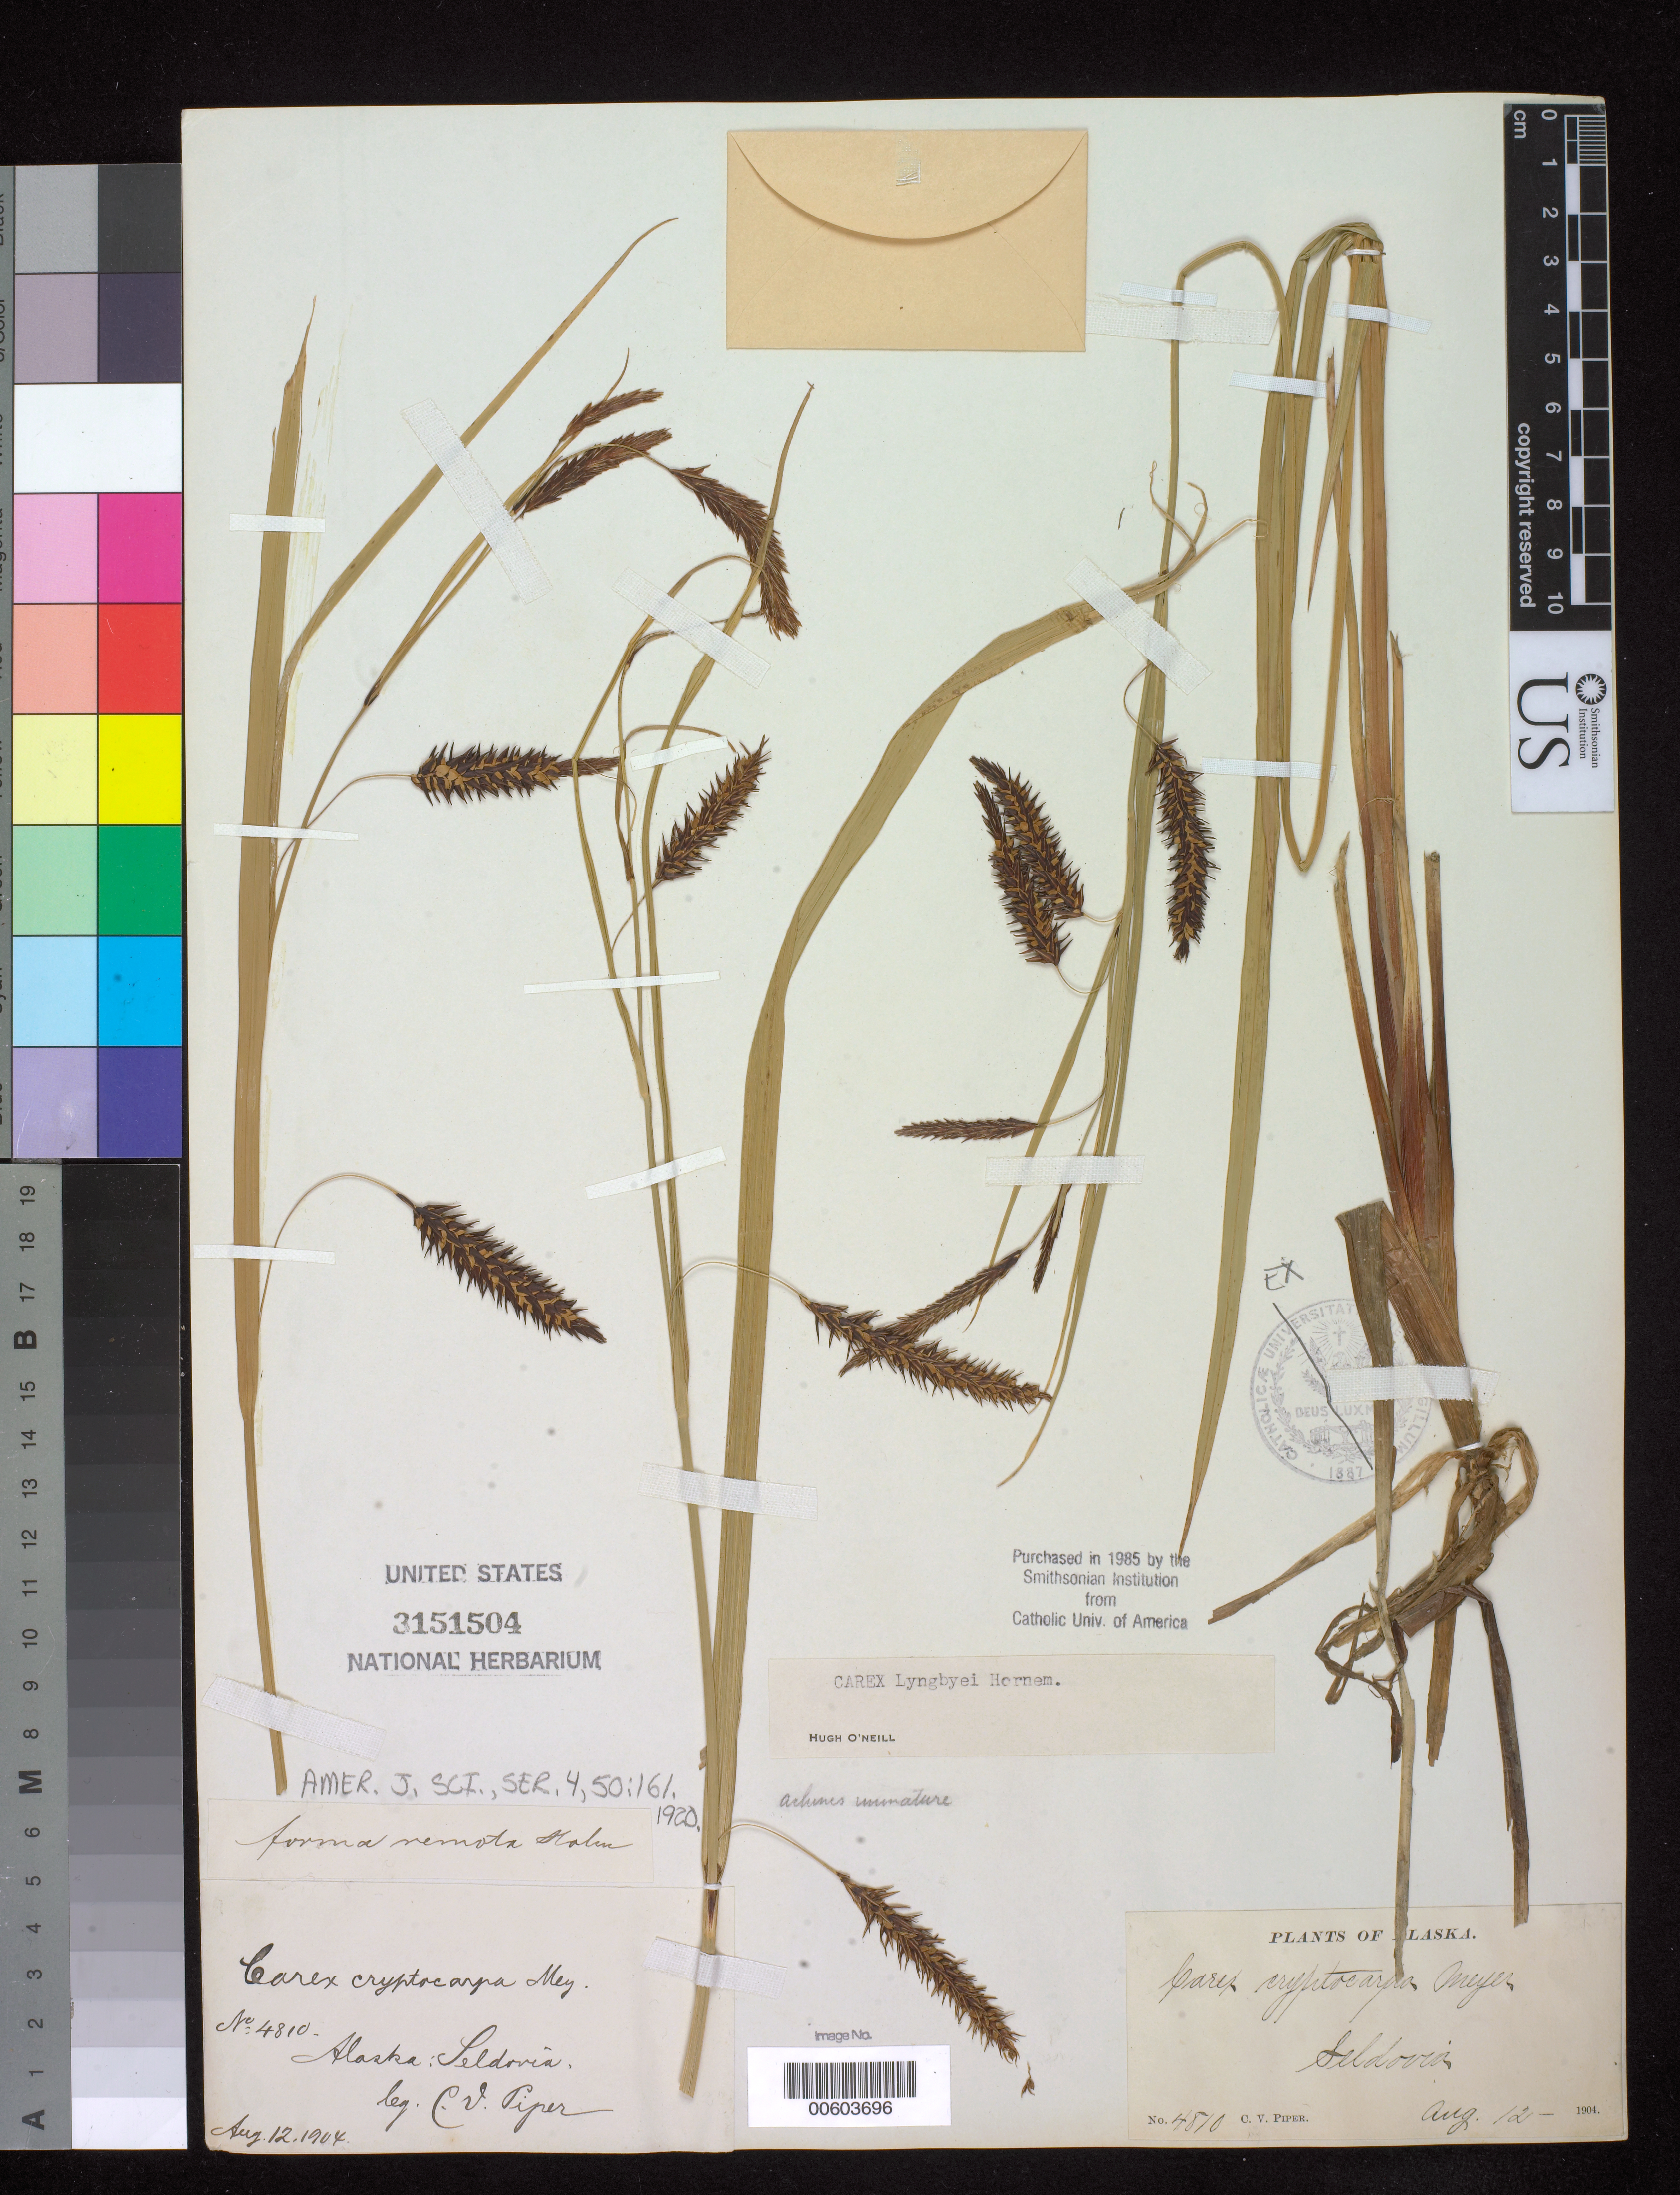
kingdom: Plantae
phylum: Tracheophyta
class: Liliopsida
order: Poales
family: Cyperaceae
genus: Carex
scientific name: Carex cryptocarpa f. remota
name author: Holm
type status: Isosyntype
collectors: C. V. Piper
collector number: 4810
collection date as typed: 12 Aug 1904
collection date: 1904-08-12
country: United States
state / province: Alaska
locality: Seldovia.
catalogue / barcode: US 3151504